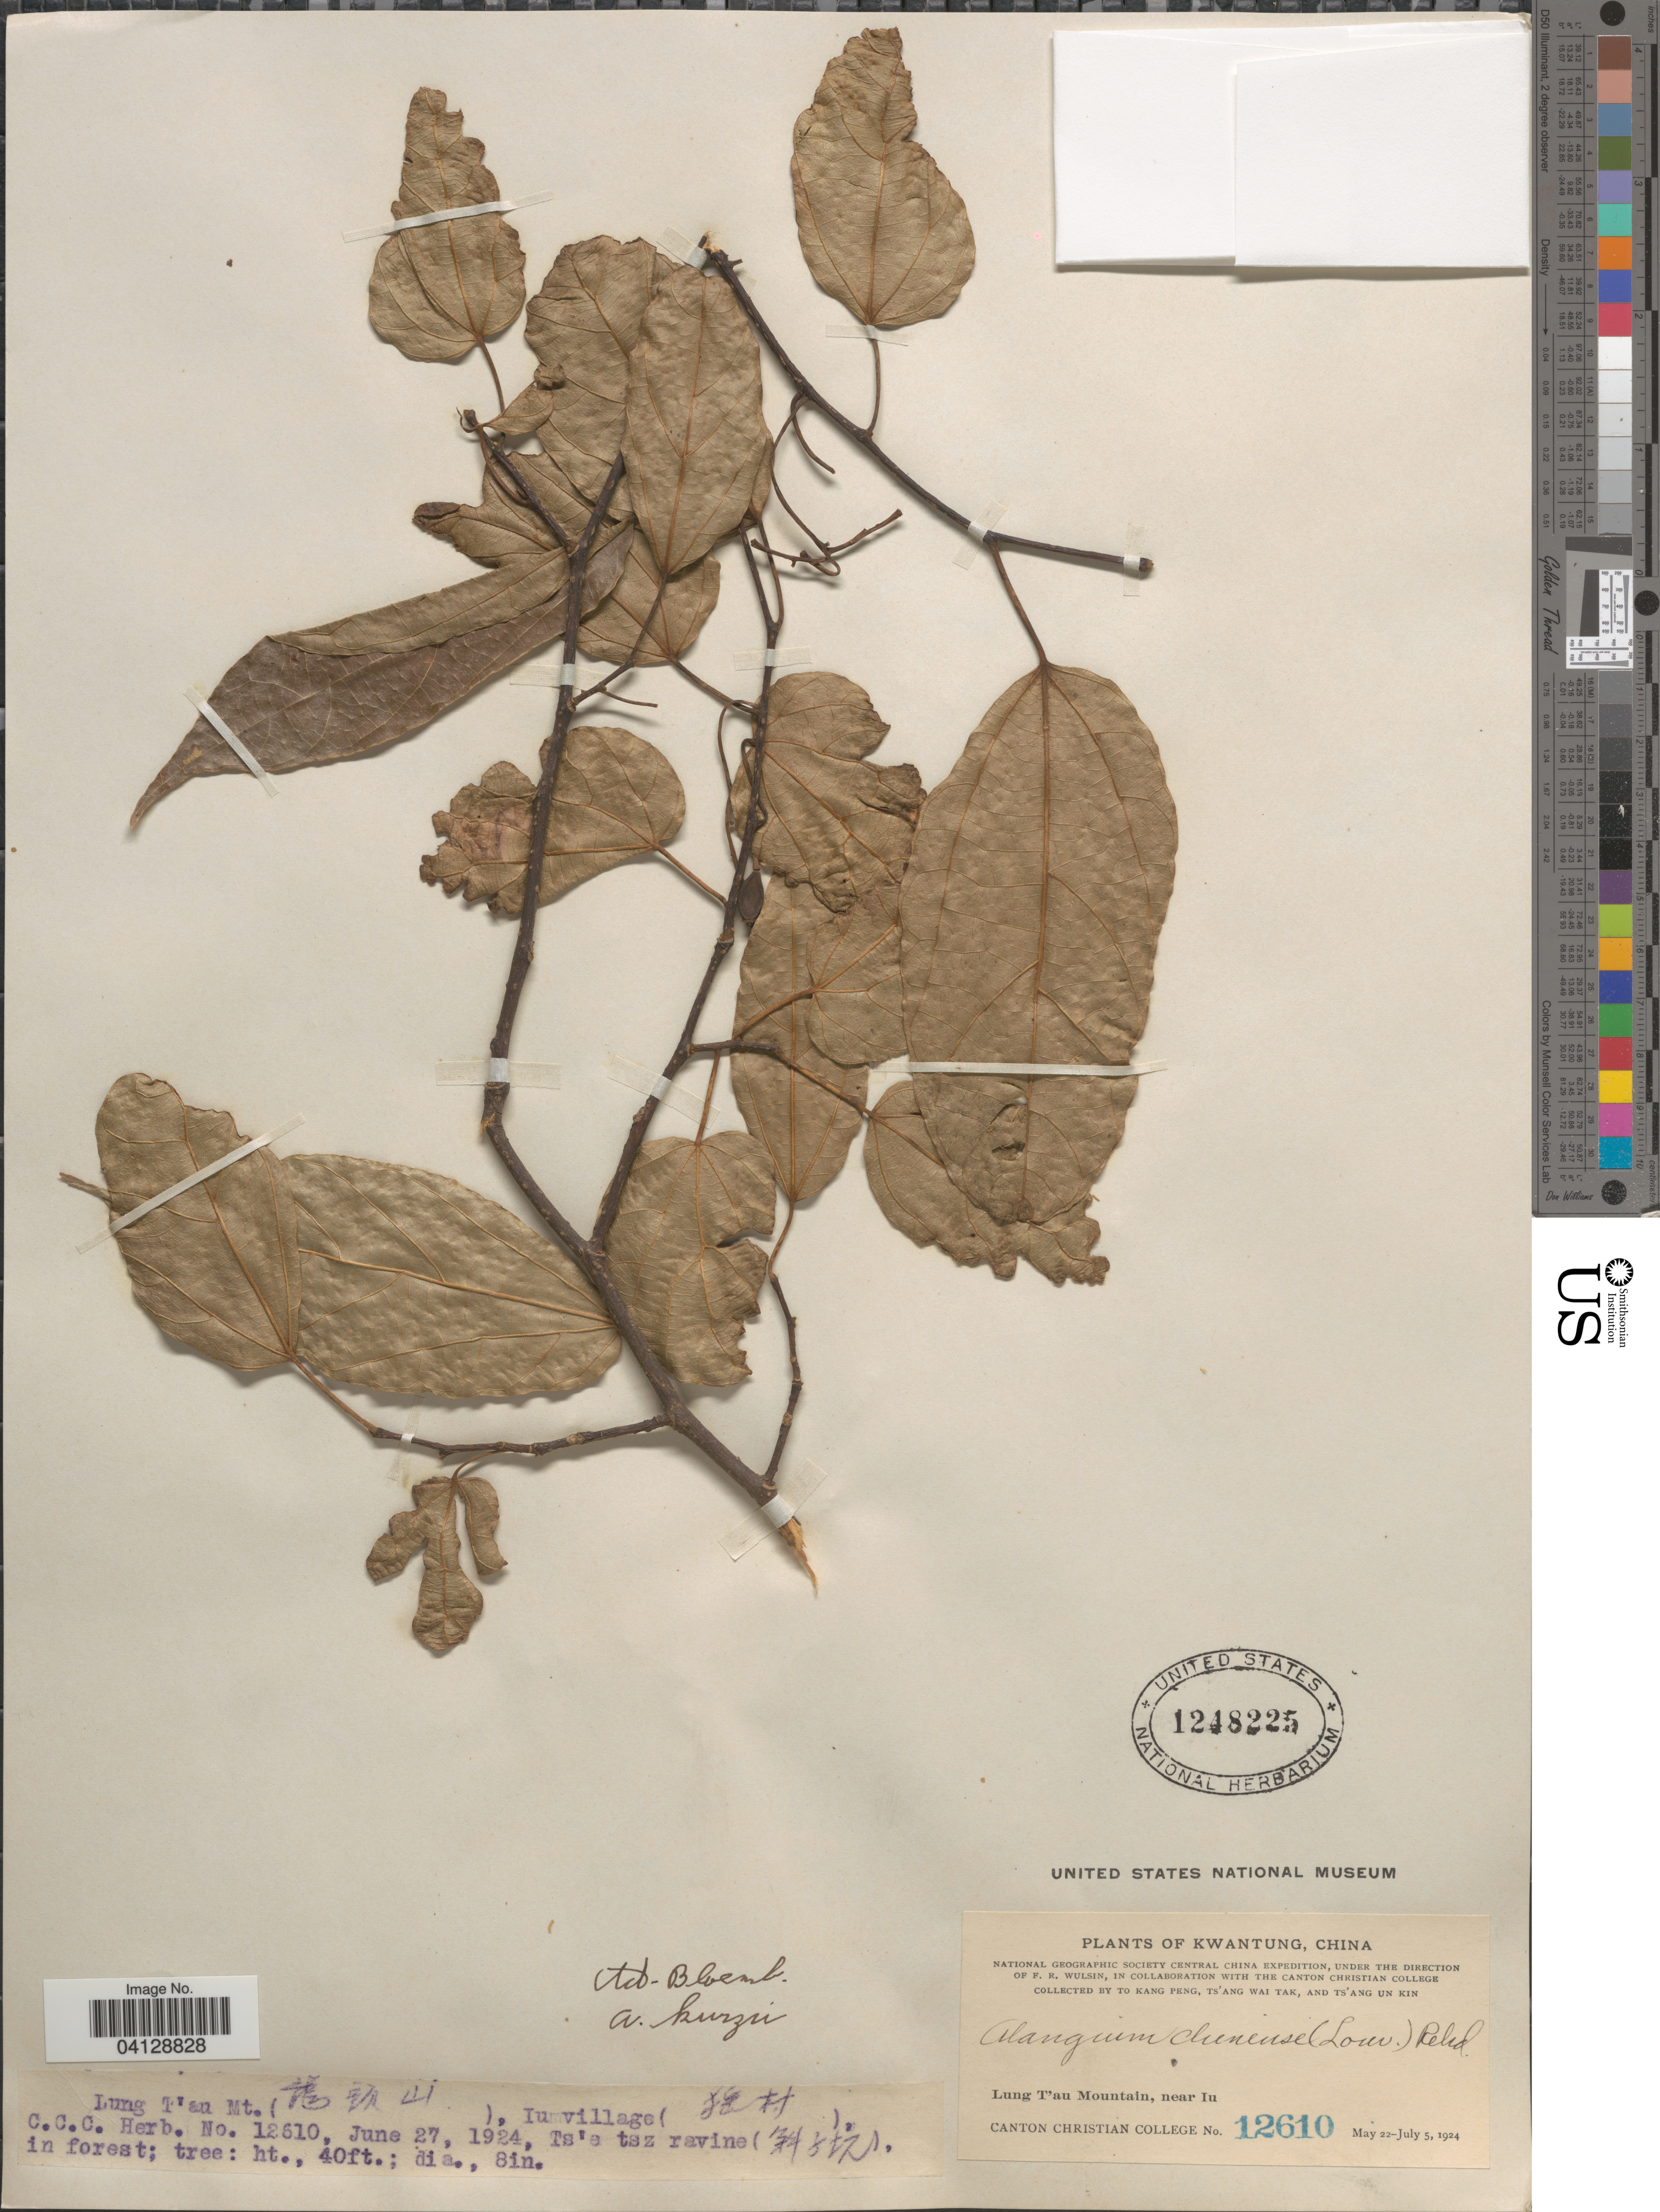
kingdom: Plantae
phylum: Tracheophyta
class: Magnoliopsida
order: Cornales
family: Cornaceae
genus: Alangium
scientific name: Alangium kurzii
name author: Craib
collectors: T. K. Peng, W. T. Tsang & Ts' Ang Un Kin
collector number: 12610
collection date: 1924-06-27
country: China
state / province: Guangdong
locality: Kwantung. National Geographic Society Central China Expedition. Lung T'au Mountain, near Iu. Ts'e tsz ravine (X).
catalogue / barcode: US 1248225